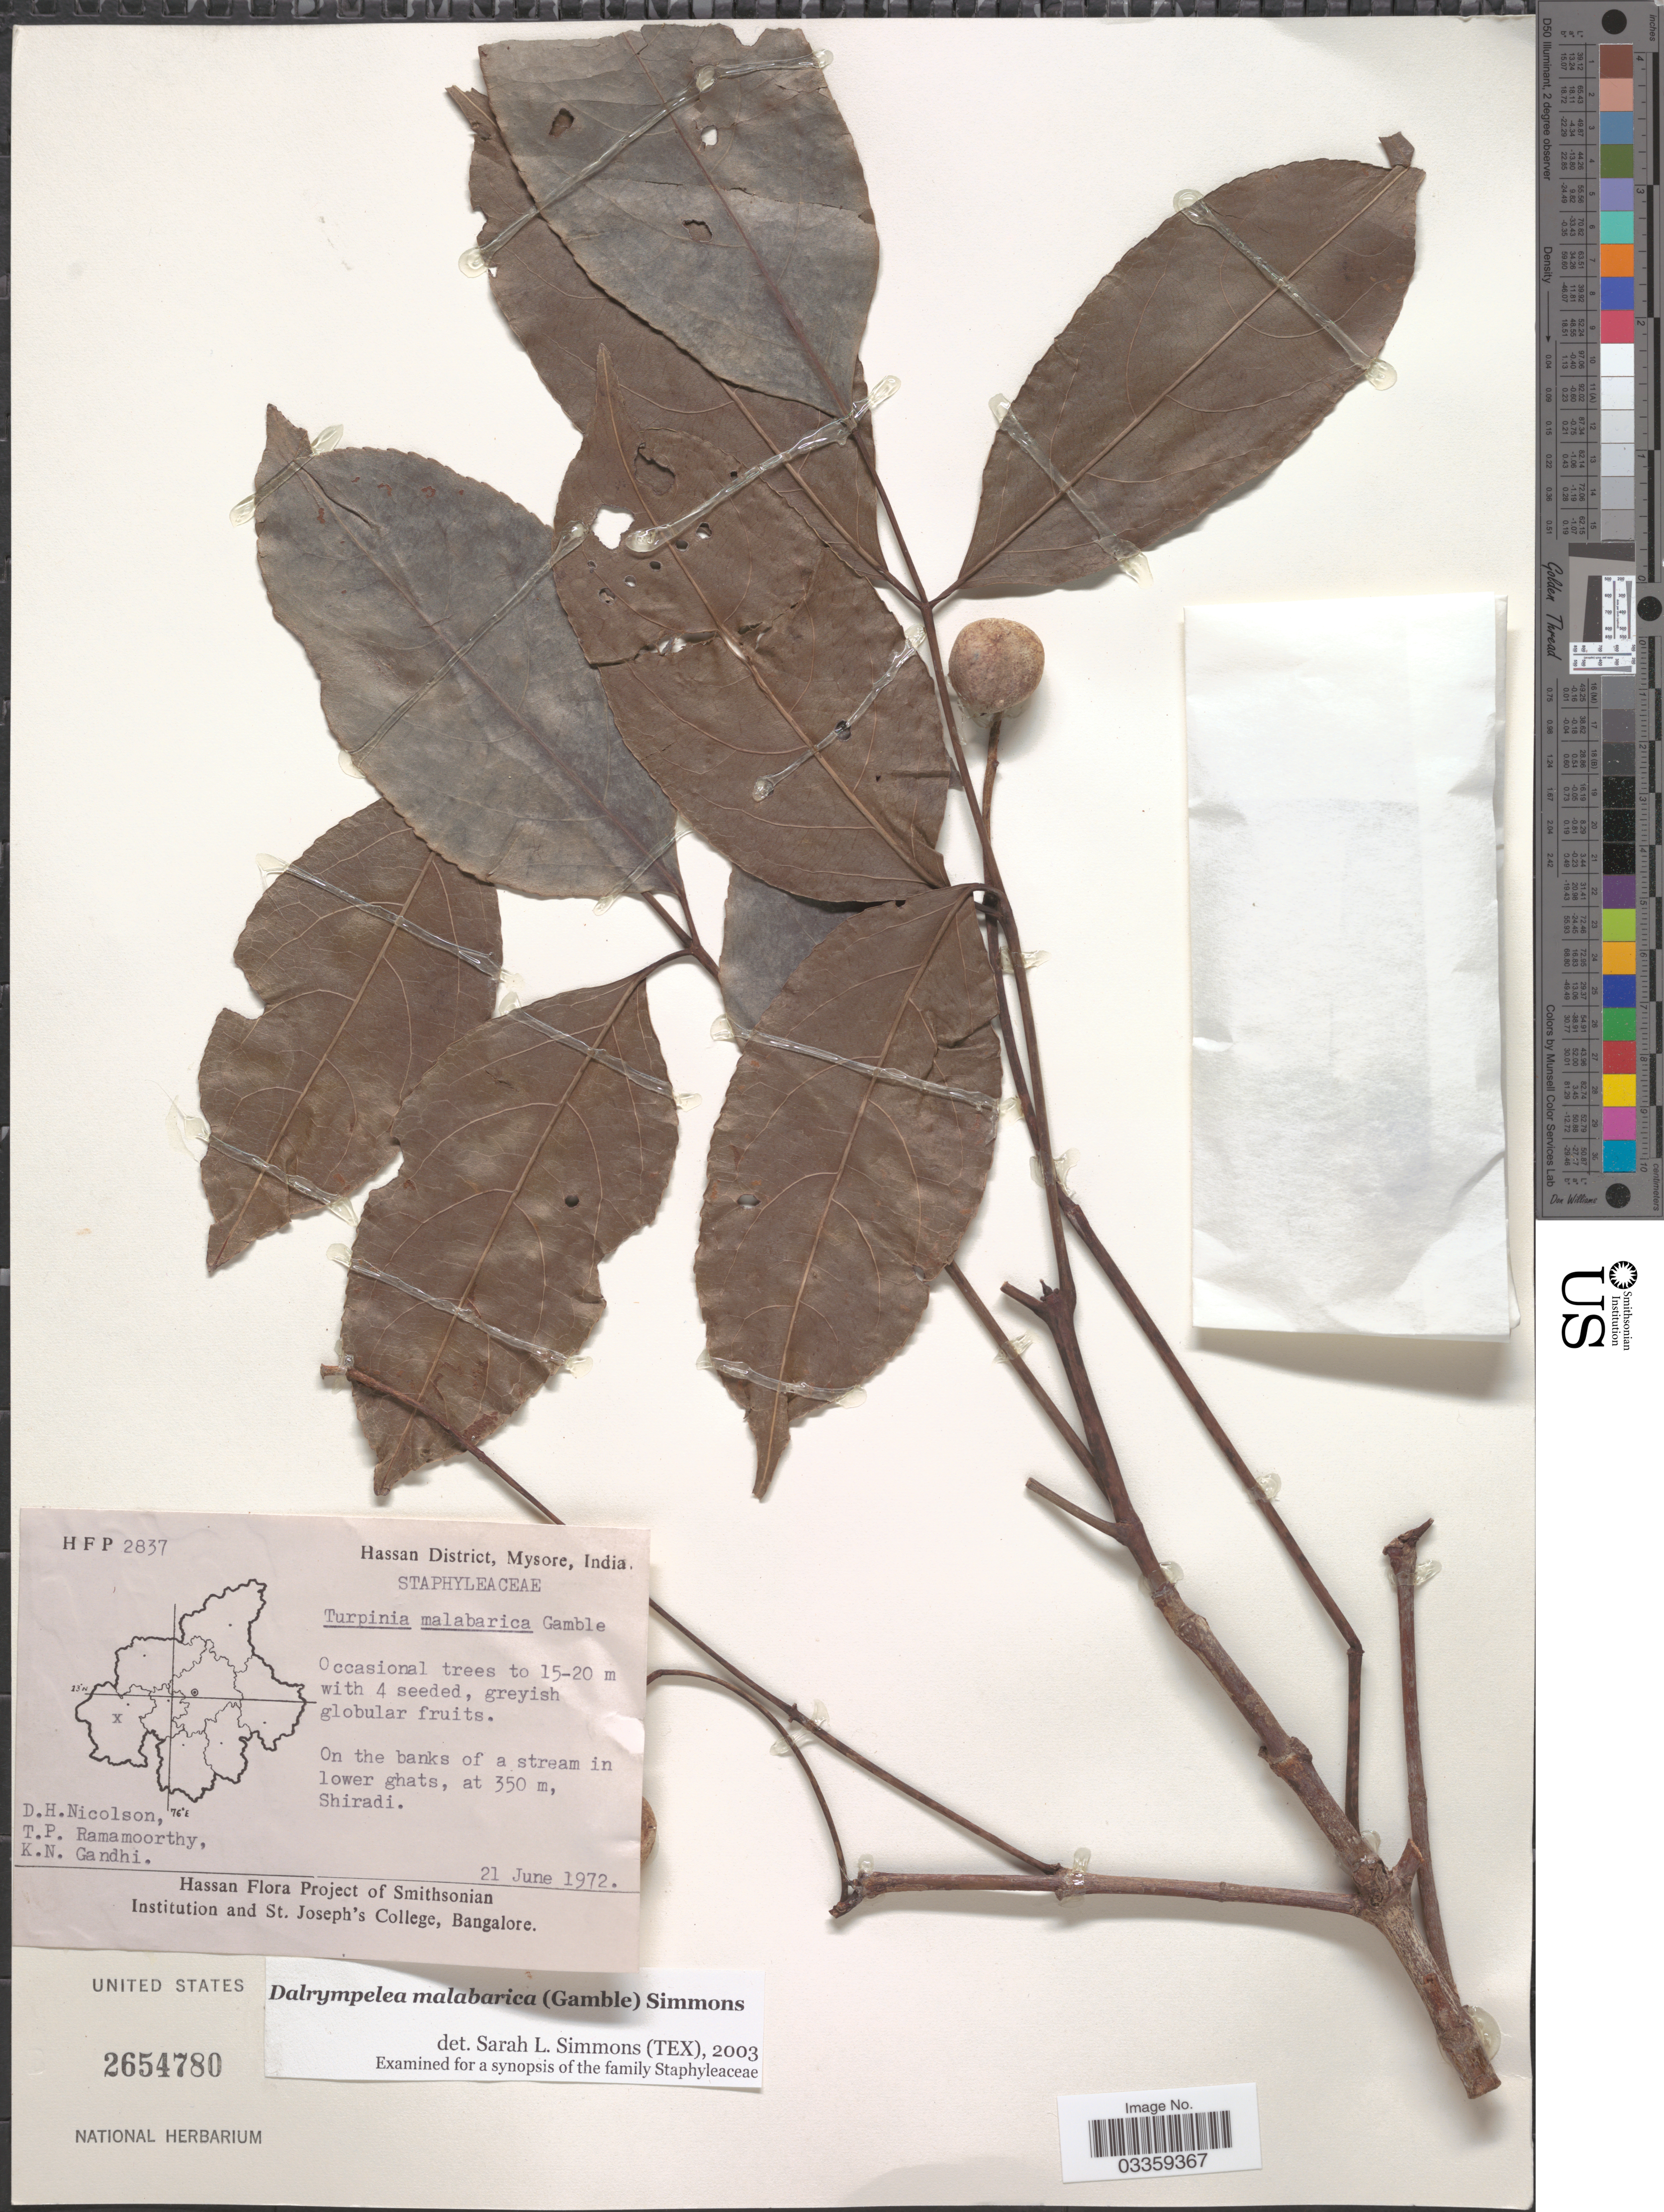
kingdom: Plantae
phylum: Tracheophyta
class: Magnoliopsida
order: Crossosomatales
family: Staphyleaceae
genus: Turpinia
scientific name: Turpinia malabarica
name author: Gamble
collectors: D. H. Nicolson, T. P. Ramamoorthy & K. N. Gandhi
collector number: HFP2837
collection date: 1972-06-21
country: India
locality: Hassan District, Mysore, Shiradi.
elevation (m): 350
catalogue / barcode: US 2654780